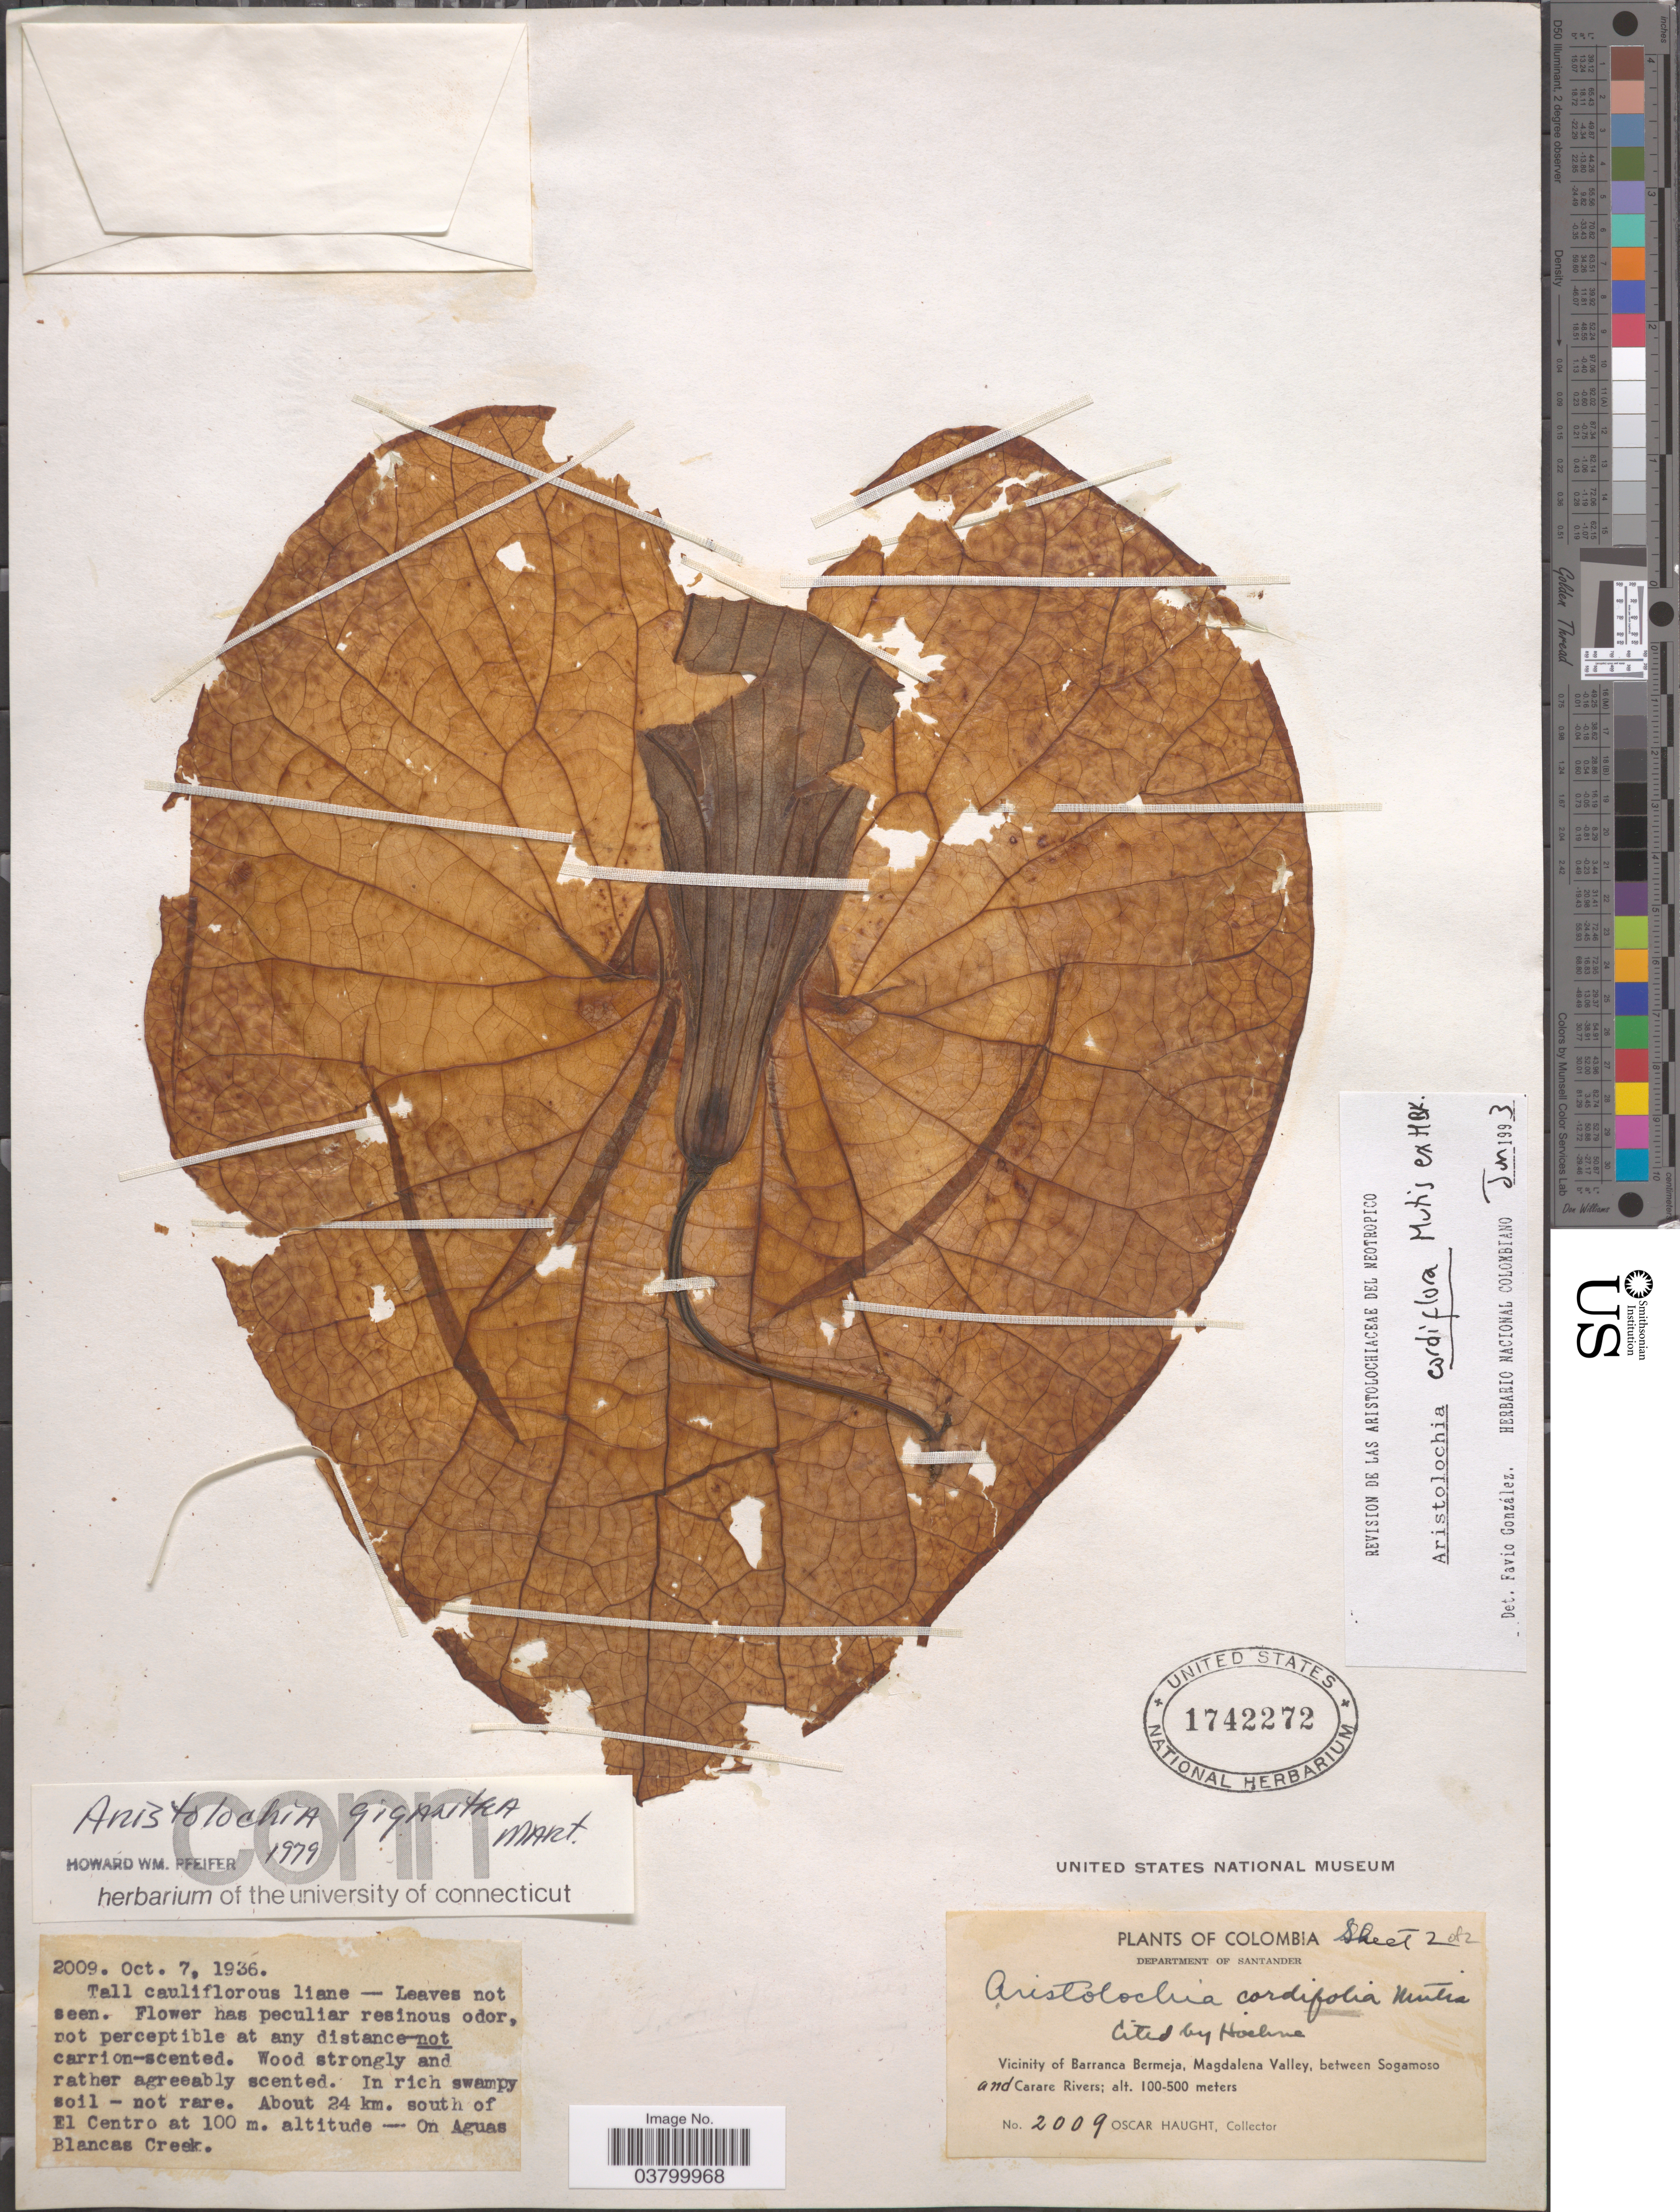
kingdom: Plantae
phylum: Tracheophyta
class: Magnoliopsida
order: Piperales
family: Aristolochiaceae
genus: Aristolochia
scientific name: Aristolochia cordiflora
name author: Mutis ex Kunth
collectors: O. L. Haught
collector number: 2009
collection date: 1936-10-07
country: Colombia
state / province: Santander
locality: Department of Santander. About 24 km. south of El Centro. On Aguas Blancas Creek. Vicinity of Barranca Bermeja, Magdalena Valley, between Sogamoso and Carare Rivers.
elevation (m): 100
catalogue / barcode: US 1742272